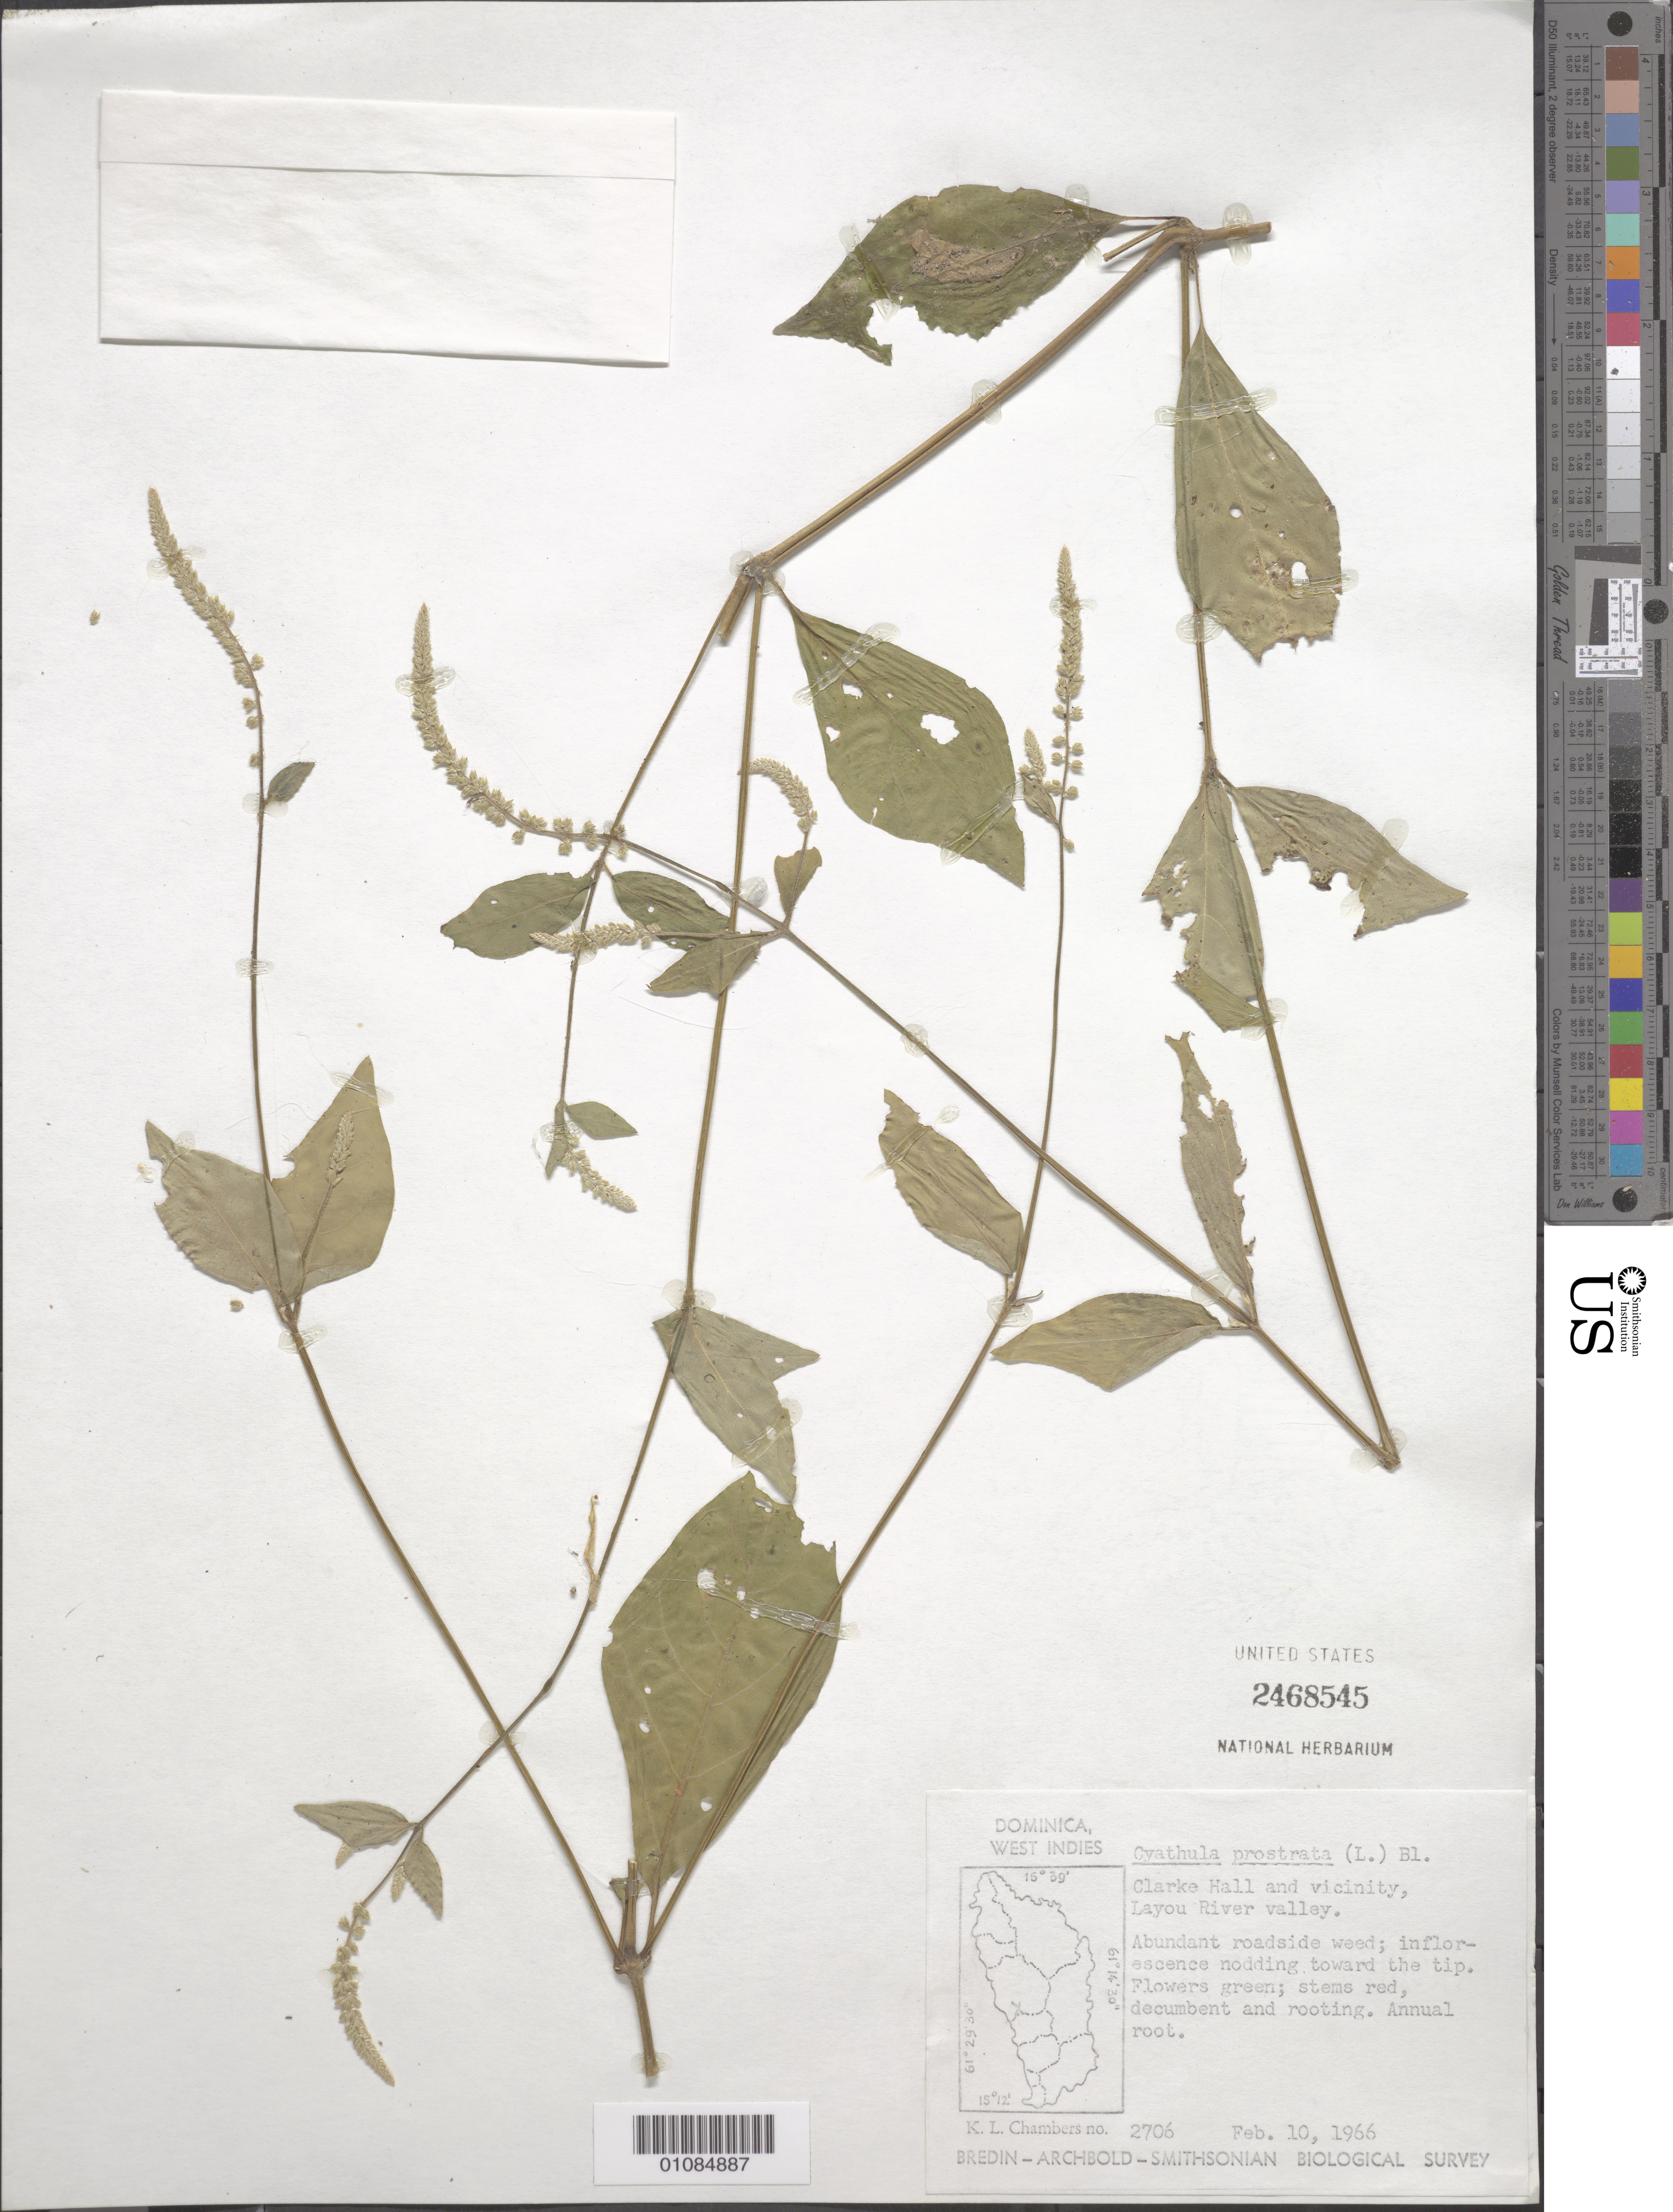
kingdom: Plantae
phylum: Tracheophyta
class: Magnoliopsida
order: Caryophyllales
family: Amaranthaceae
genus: Cyathula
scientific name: Cyathula prostrata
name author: (L.) Blume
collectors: K. L. Chambers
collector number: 2706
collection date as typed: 10 Feb 1966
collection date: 1966-02-10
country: Dominica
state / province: St. Joseph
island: Dominica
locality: Clarke Hall and vicinity, Layou River valley.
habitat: Abundand roadside weed.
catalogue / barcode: US 2468545